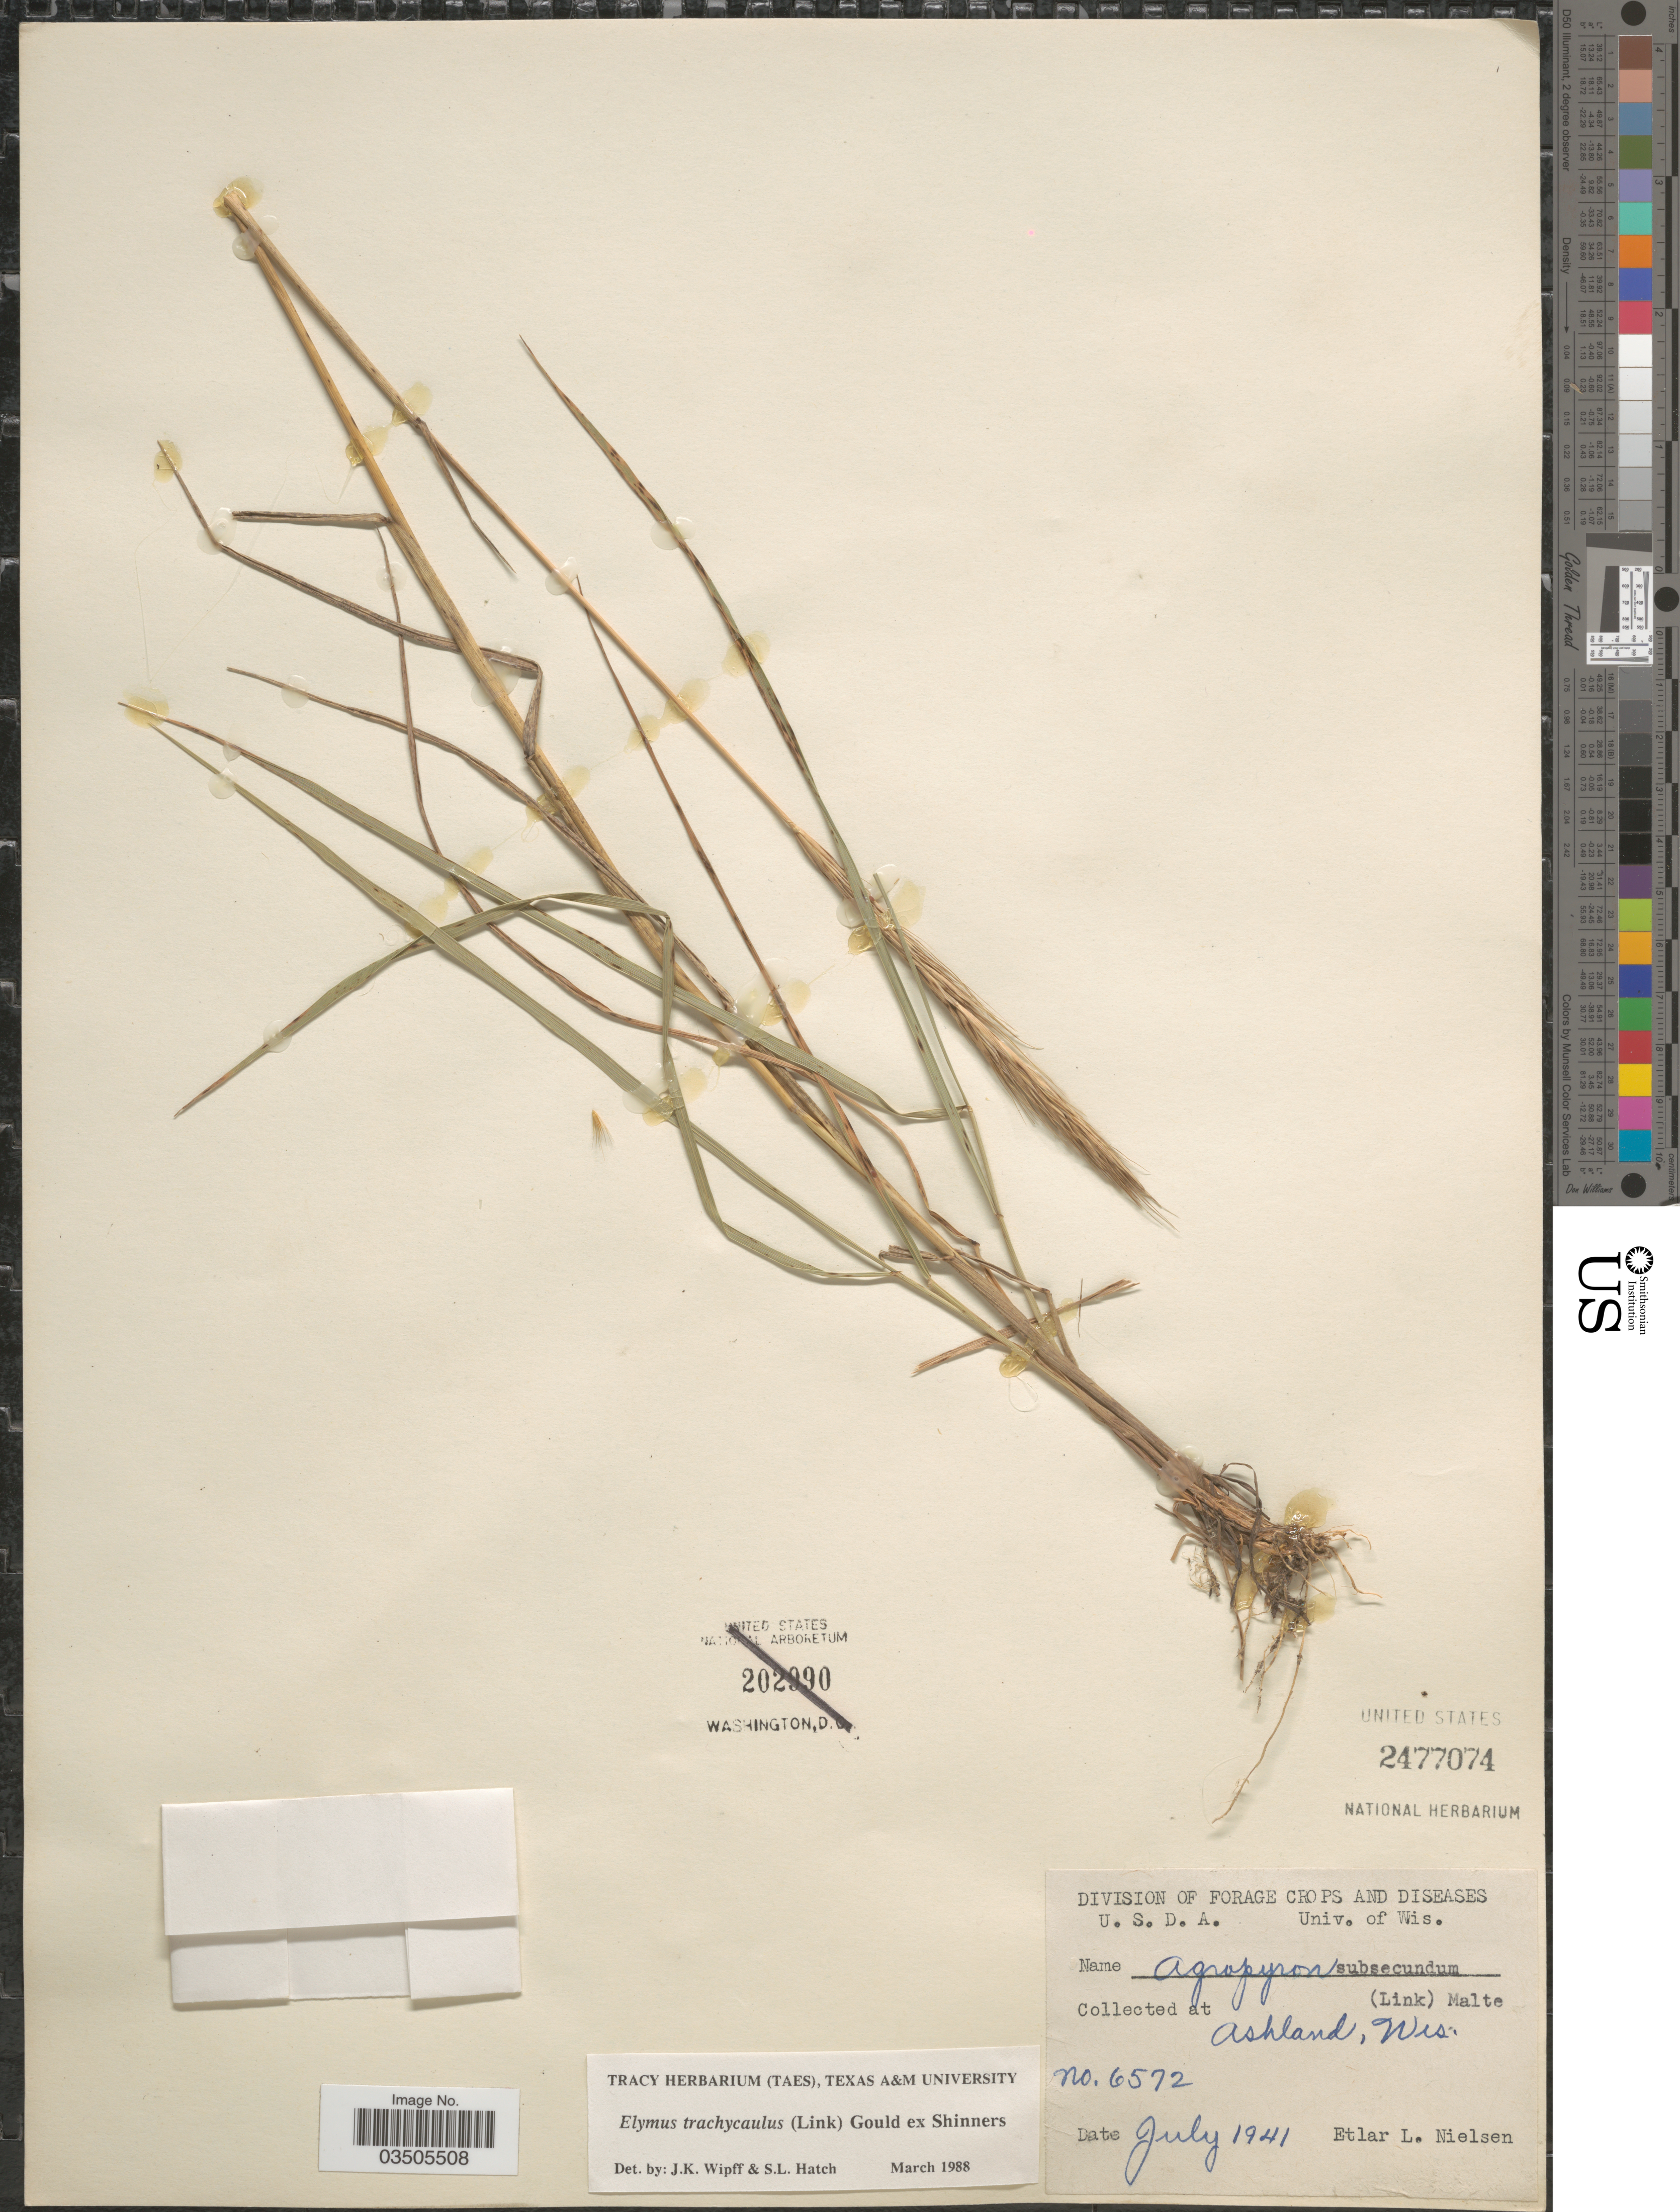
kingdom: Plantae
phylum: Tracheophyta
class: Liliopsida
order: Poales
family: Poaceae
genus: Elymus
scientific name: Elymus trachycaulus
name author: (Link) Gould ex Shinners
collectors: E. L. Nielsen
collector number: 6572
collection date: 1941-07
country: United States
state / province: Wisconsin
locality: At Ashland.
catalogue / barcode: US 2477074